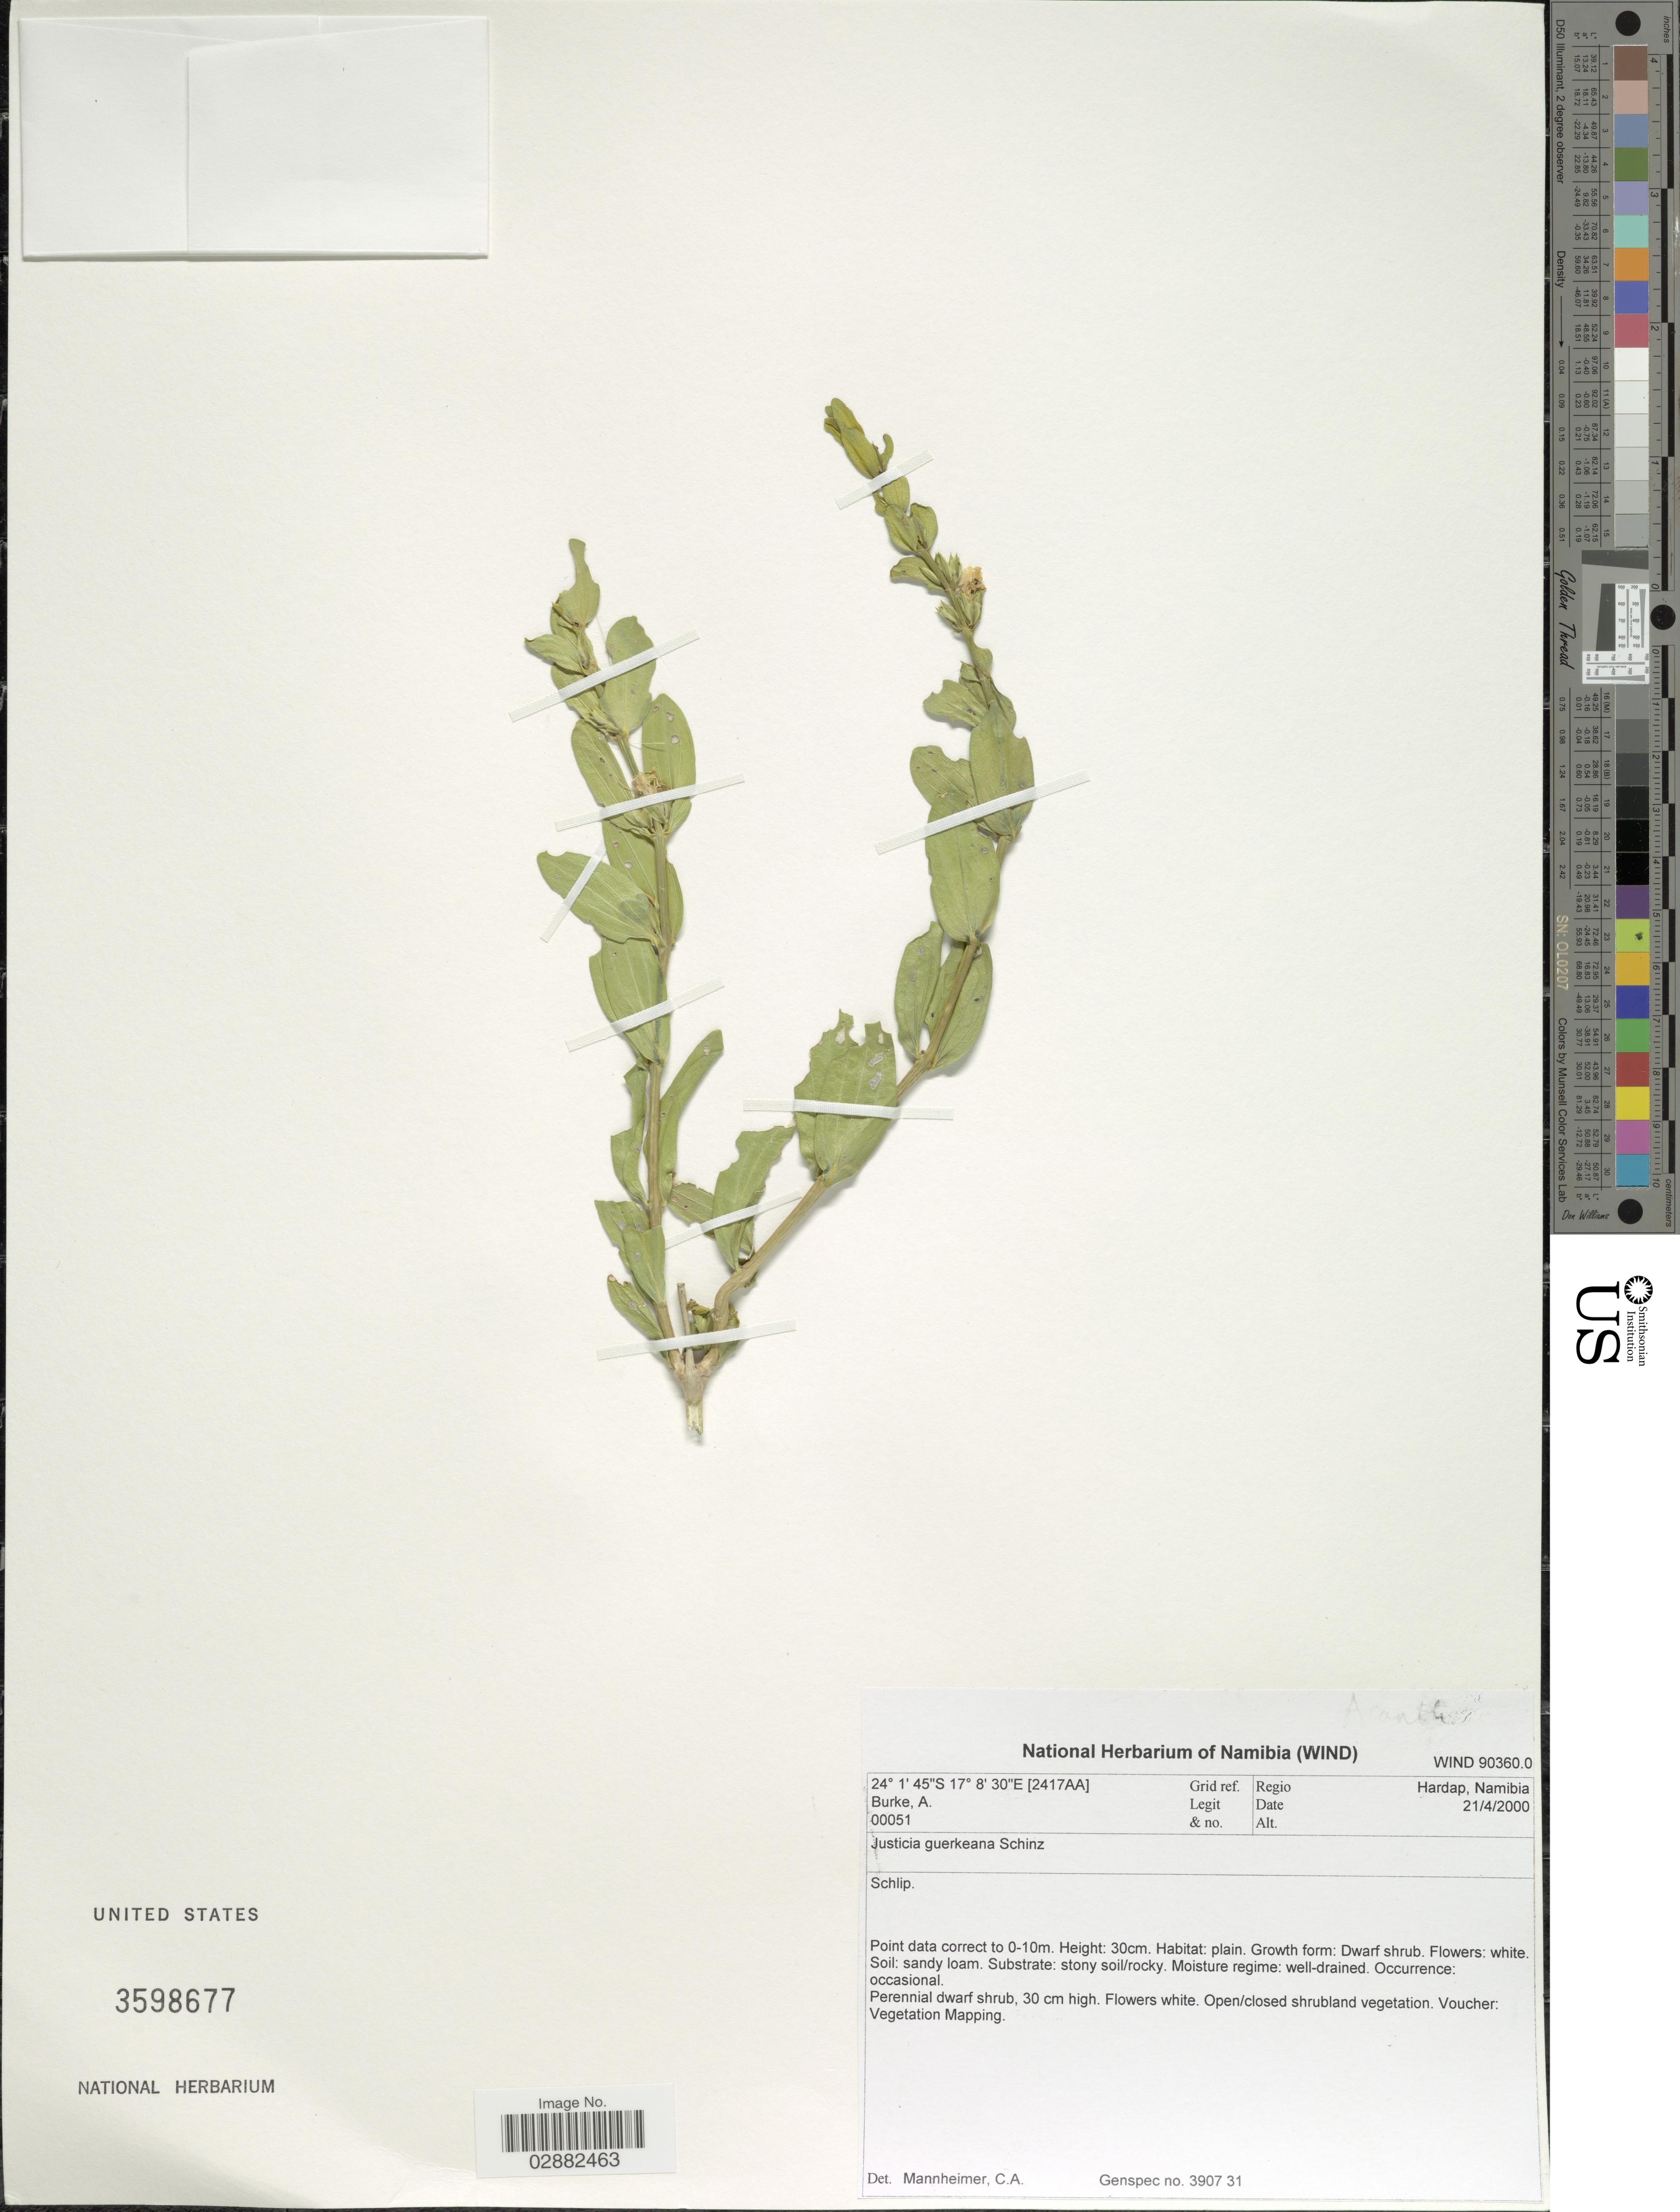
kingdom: Plantae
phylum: Tracheophyta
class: Magnoliopsida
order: Lamiales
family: Acanthaceae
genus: Justicia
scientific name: Justicia guerkeana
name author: Schinz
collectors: A. Burke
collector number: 00051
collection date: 2000-04-21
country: Namibia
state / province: Hardap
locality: [2417AA] Regio Hardap, Namibia, Schlip.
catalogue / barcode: US 3598677